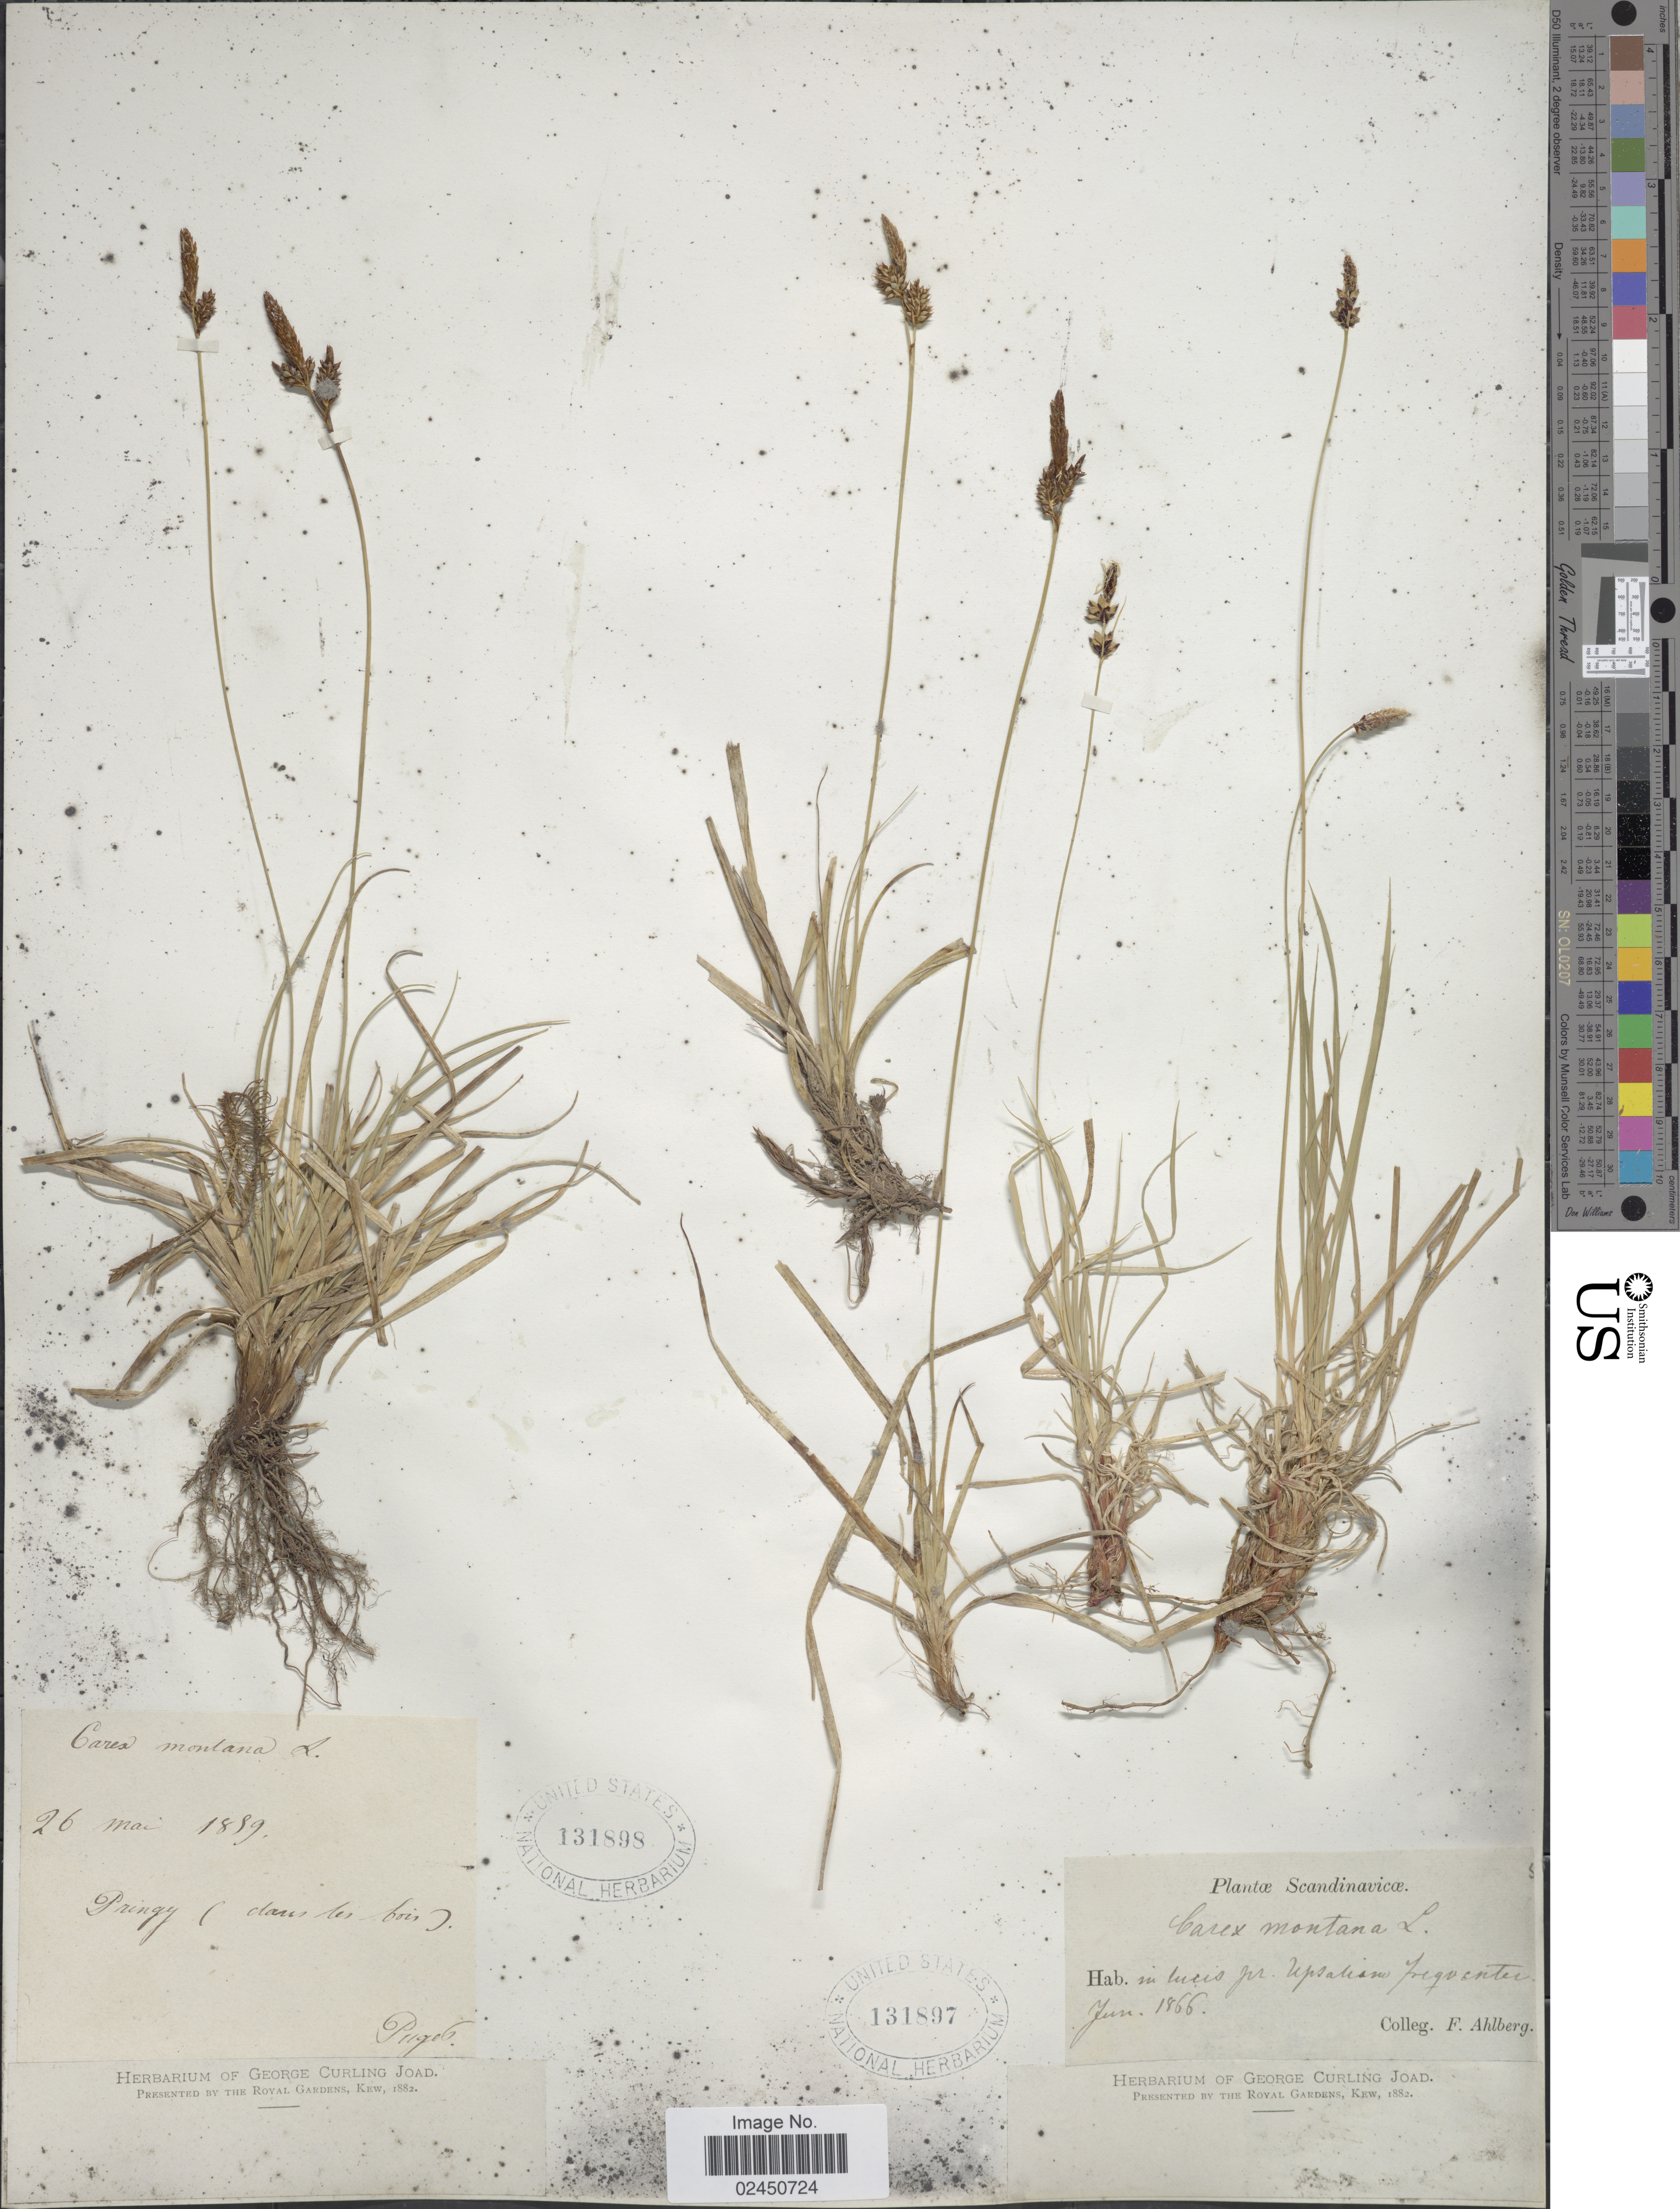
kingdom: Plantae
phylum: Tracheophyta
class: Liliopsida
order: Poales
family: Cyperaceae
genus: Carex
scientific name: Carex montana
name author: L.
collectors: F. Ahlberg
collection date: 1866-06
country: Sweden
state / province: Uppsala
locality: Scandinavicae, pr. Upsaliam [Scandinavia, near Uppsala]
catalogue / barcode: US 131897-2